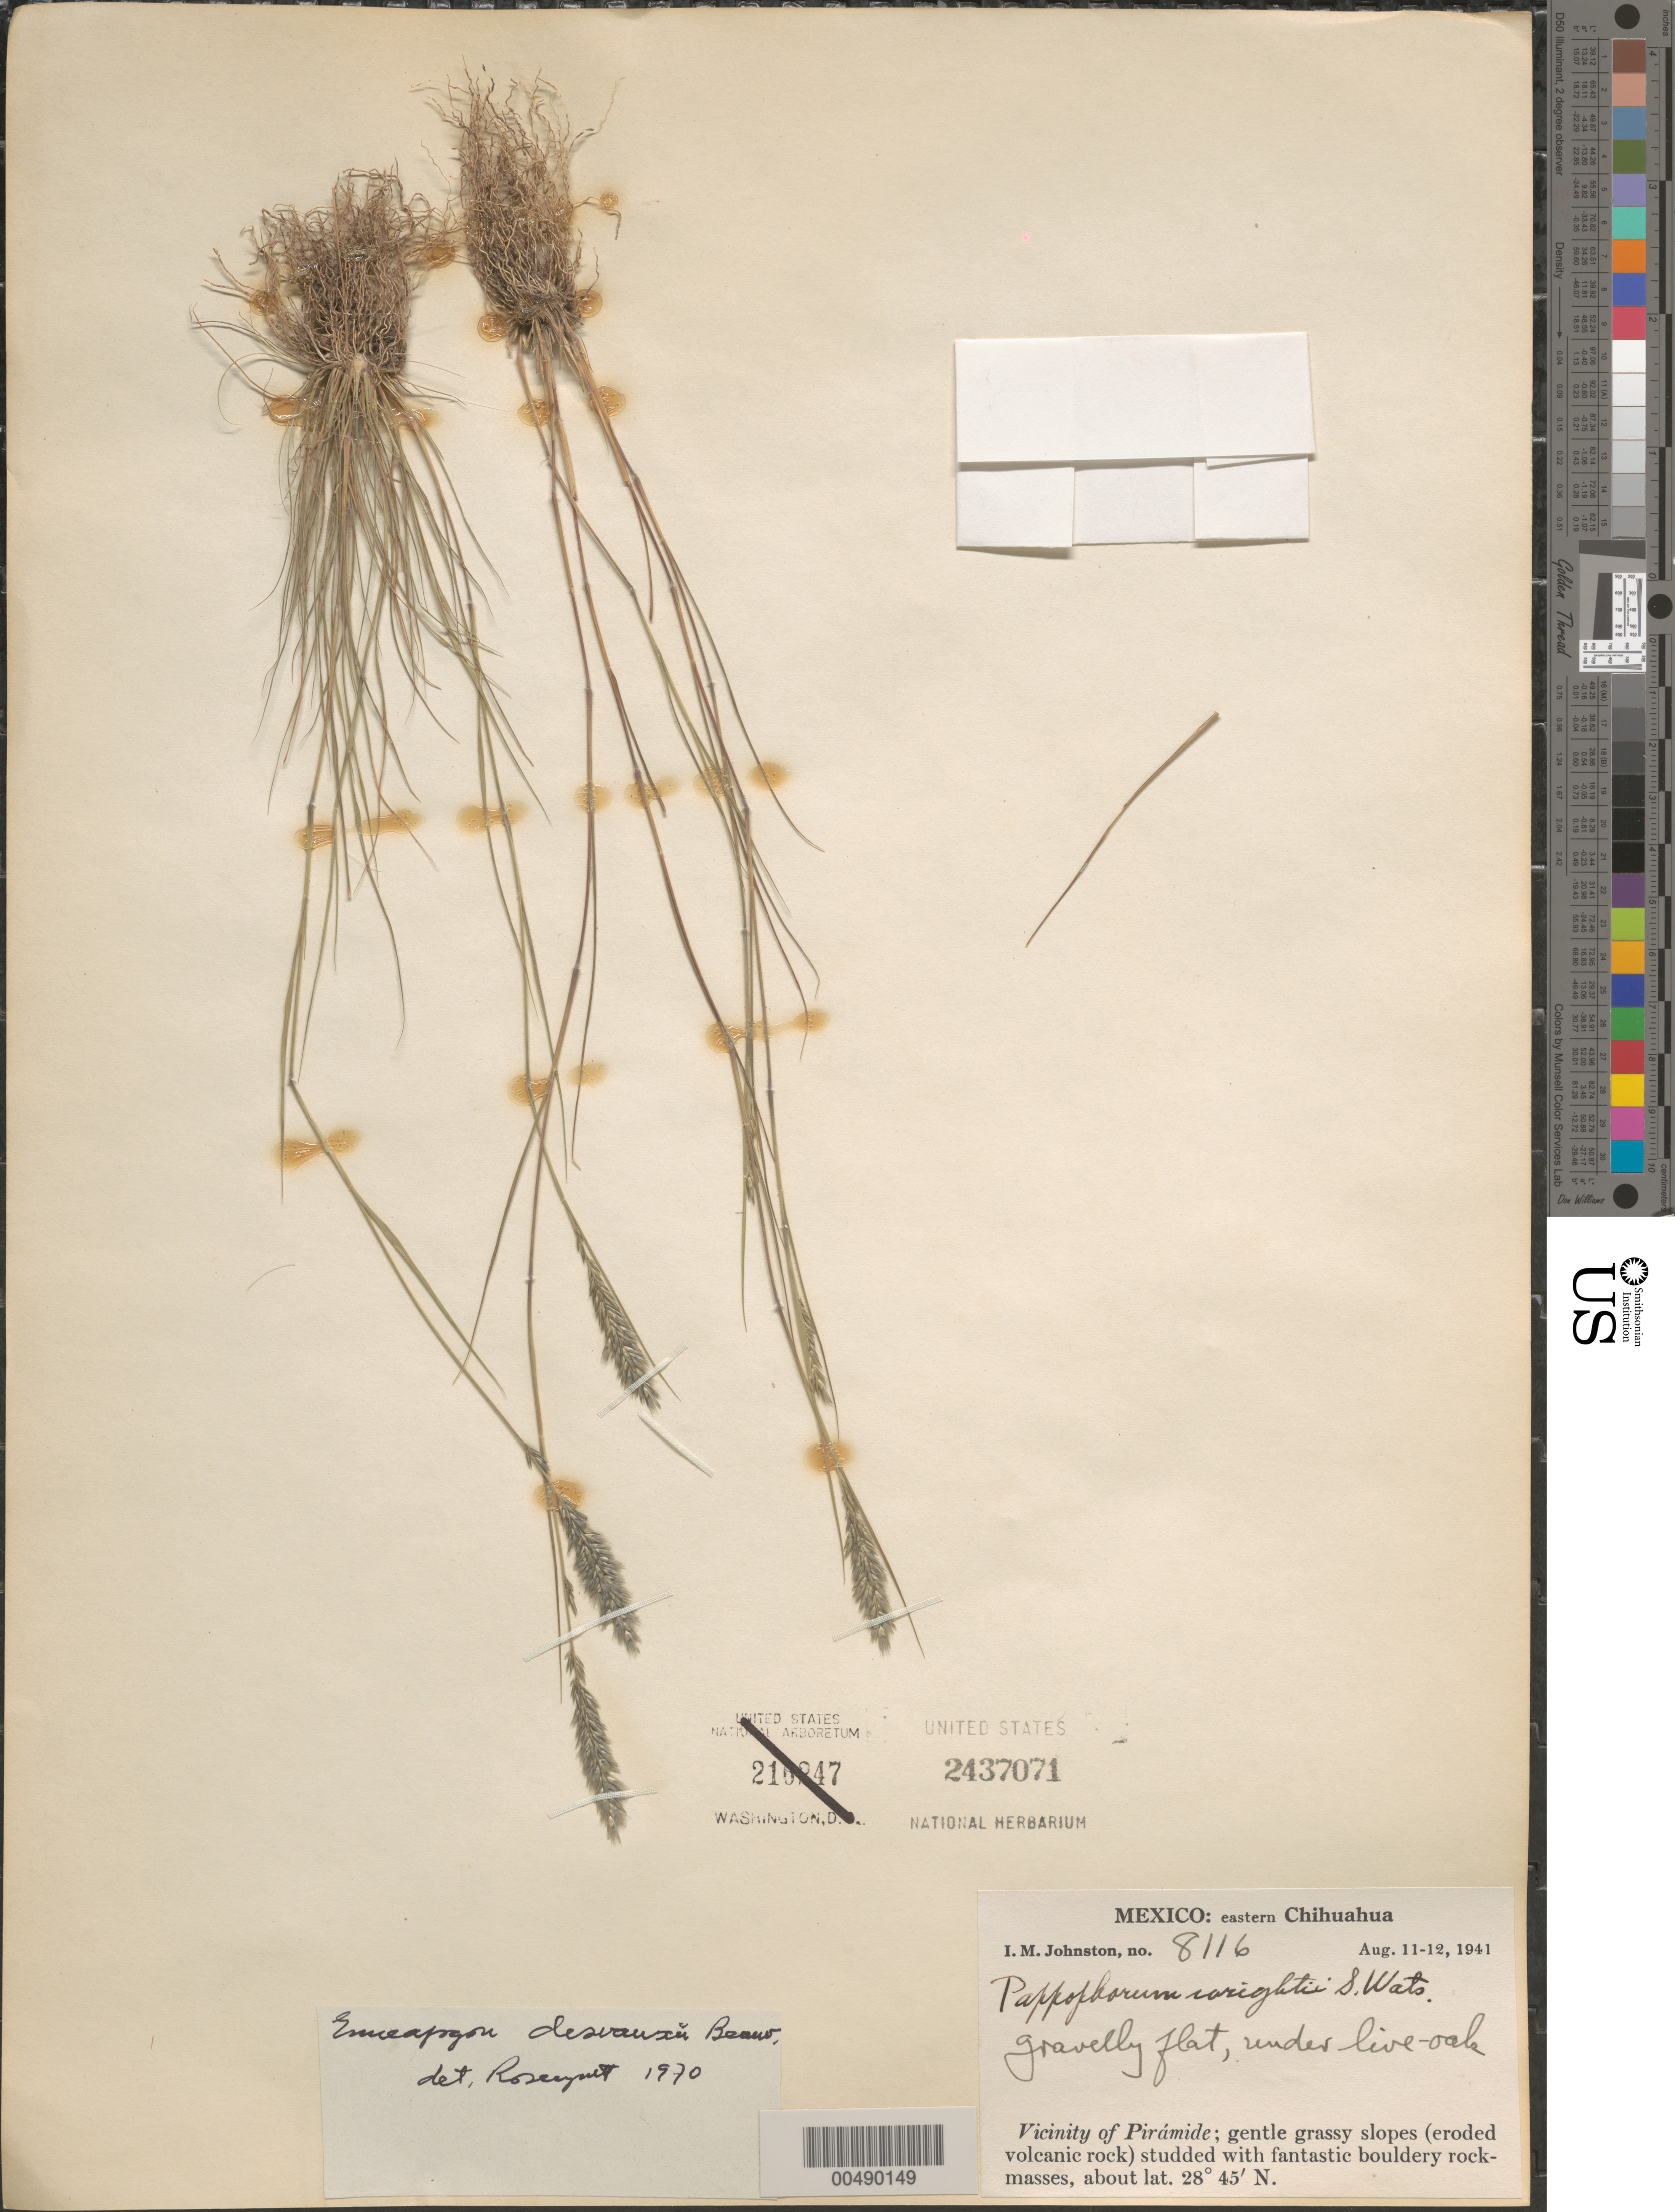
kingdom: Plantae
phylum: Tracheophyta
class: Liliopsida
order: Poales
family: Poaceae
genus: Enneapogon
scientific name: Enneapogon desvauxii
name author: P. Beauv.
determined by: Rosengurtt, B.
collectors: I.M. Johnston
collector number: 8116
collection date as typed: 11 Aug 1941 to 12 Aug 1941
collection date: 1941-08-11/1941-08-12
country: Mexico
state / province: Chihuahua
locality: E Chihuahua, vicinity of Pirámide (lat/long recorded as: lat=28:45:0:N long=:::W)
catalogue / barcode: US 2437071